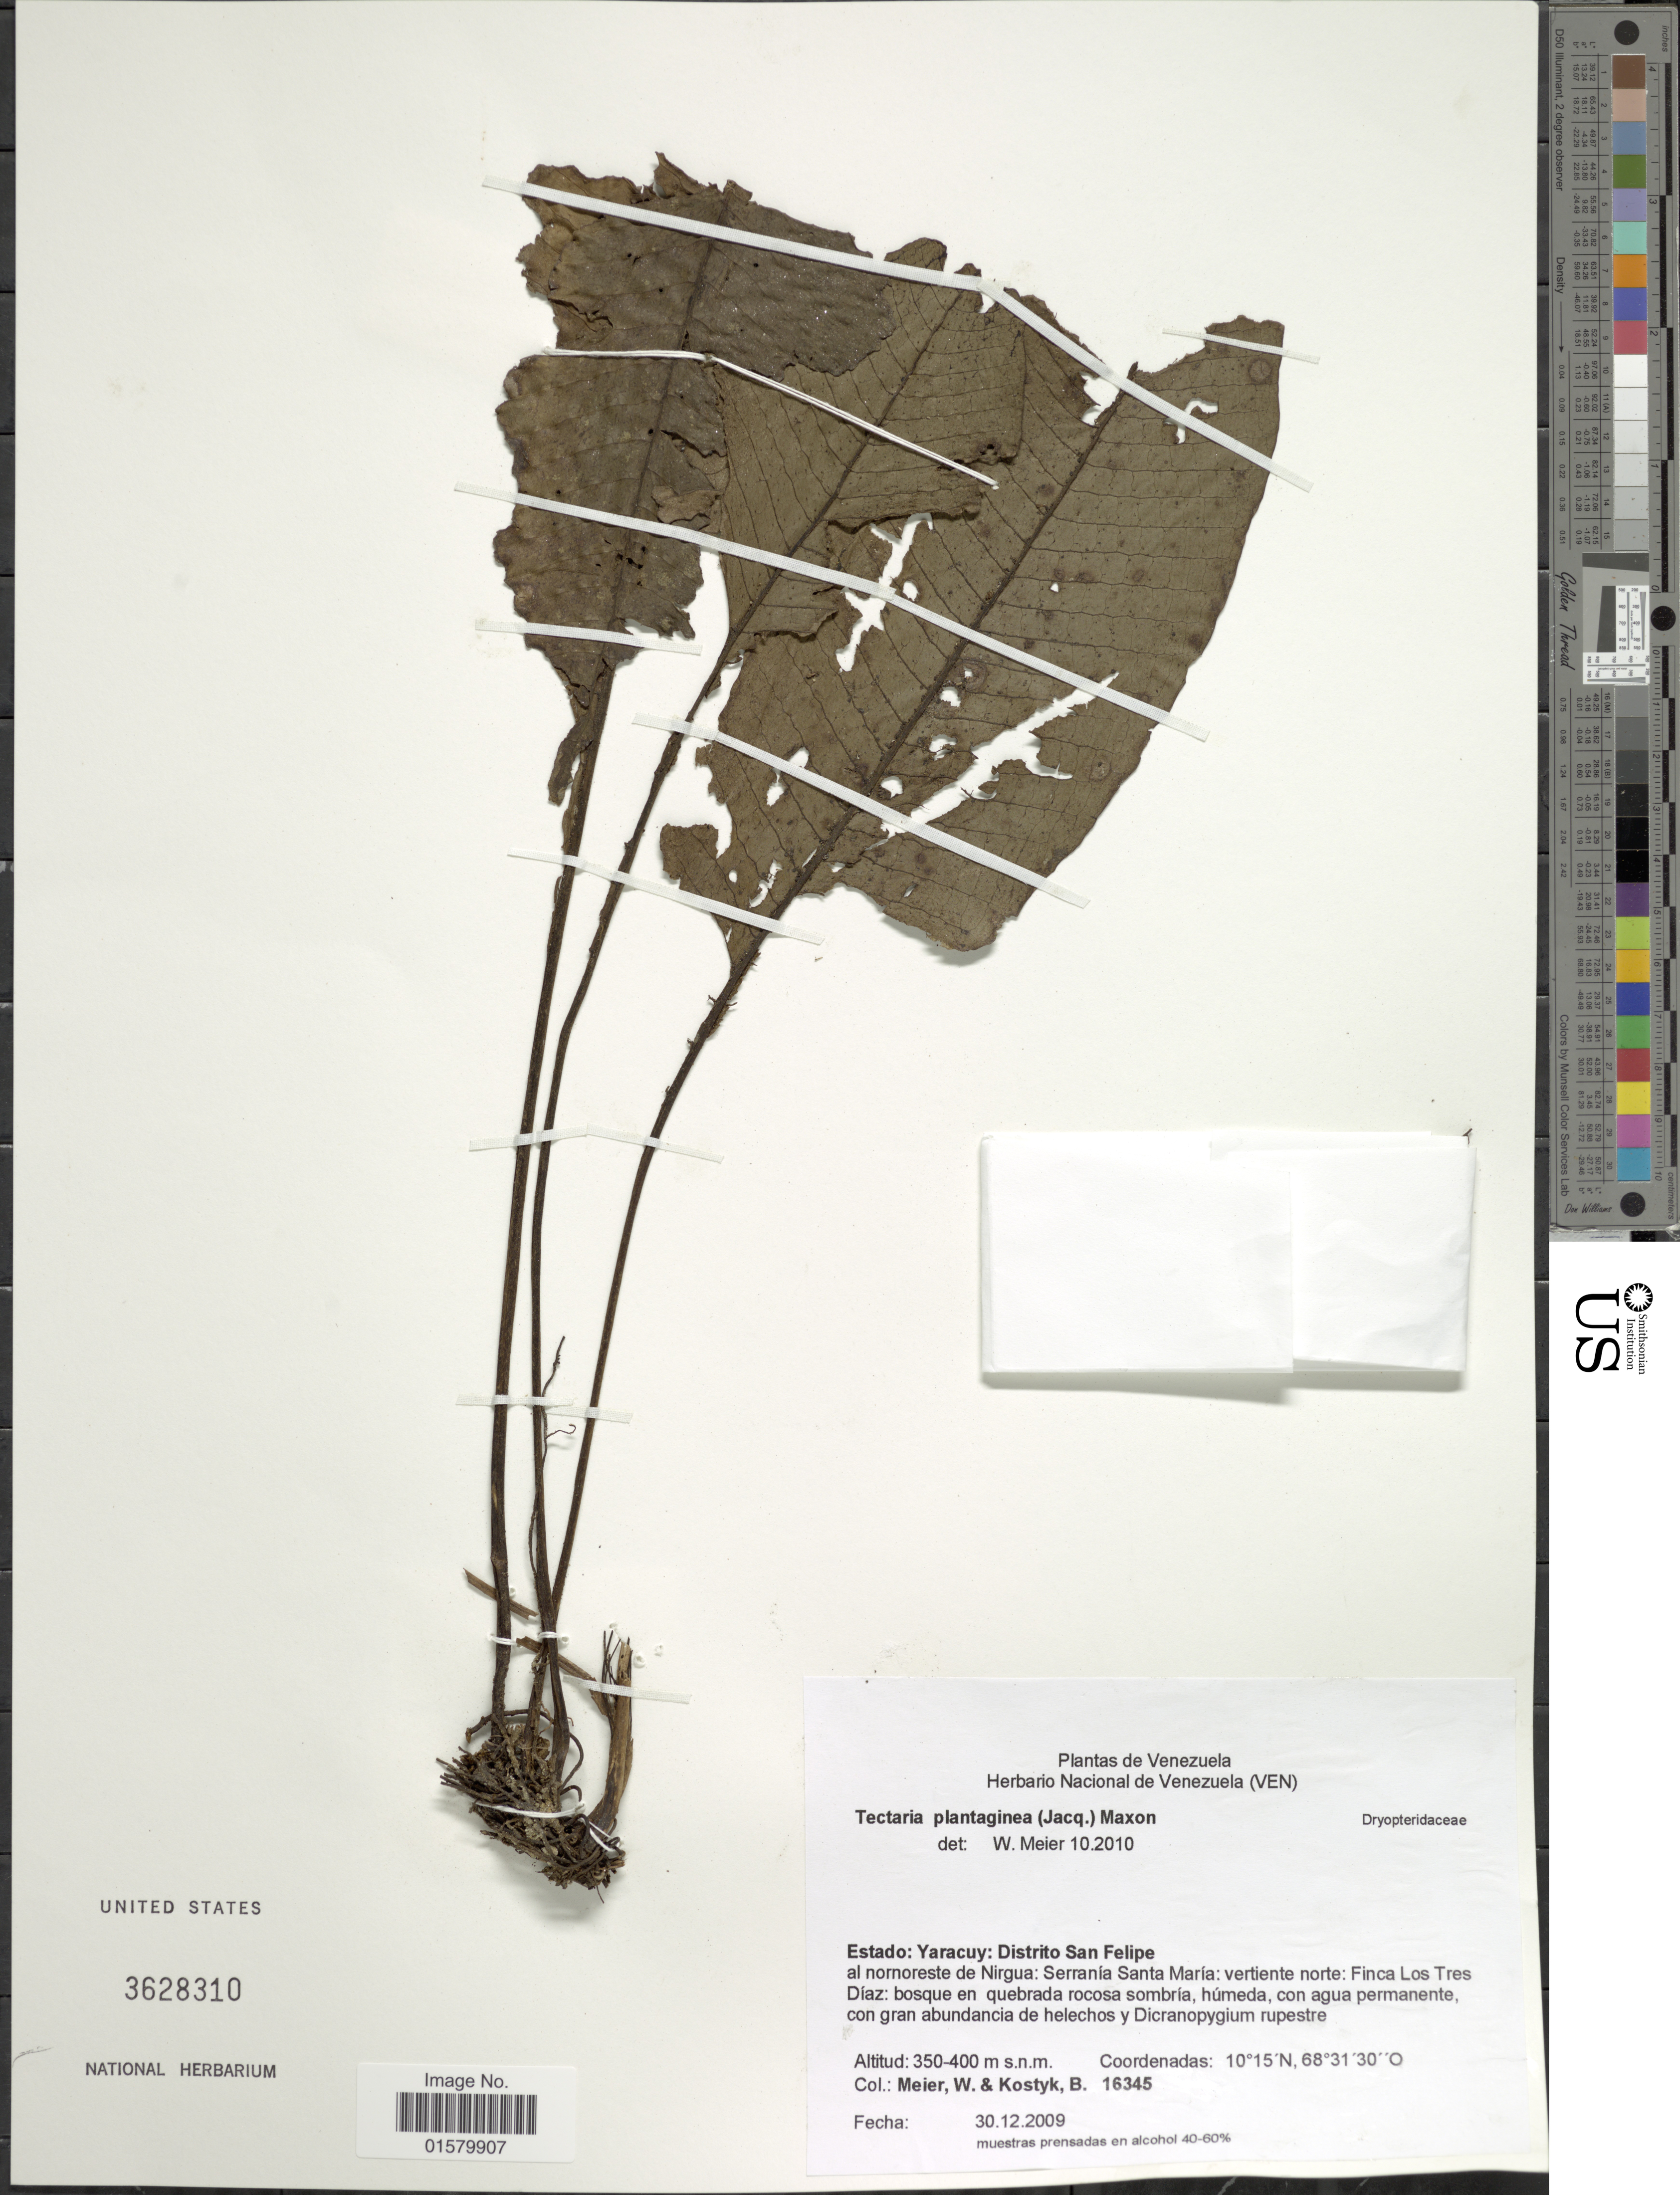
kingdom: Plantae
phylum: Tracheophyta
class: Polypodiopsida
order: Polypodiales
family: Tectariaceae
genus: Tectaria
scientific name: Tectaria plantaginea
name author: (Jacq.) Maxon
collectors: W. Meier & B. Kostyk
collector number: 16345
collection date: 2009-12-30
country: Venezuela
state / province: Yaracuy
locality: Estado Yaracuy, Distrito San Felipe, al nornoreste de Nirgua: Serrania Santa Maria: vertiente norte: Finca Los Tres Diaz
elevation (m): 350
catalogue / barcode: US 3628310